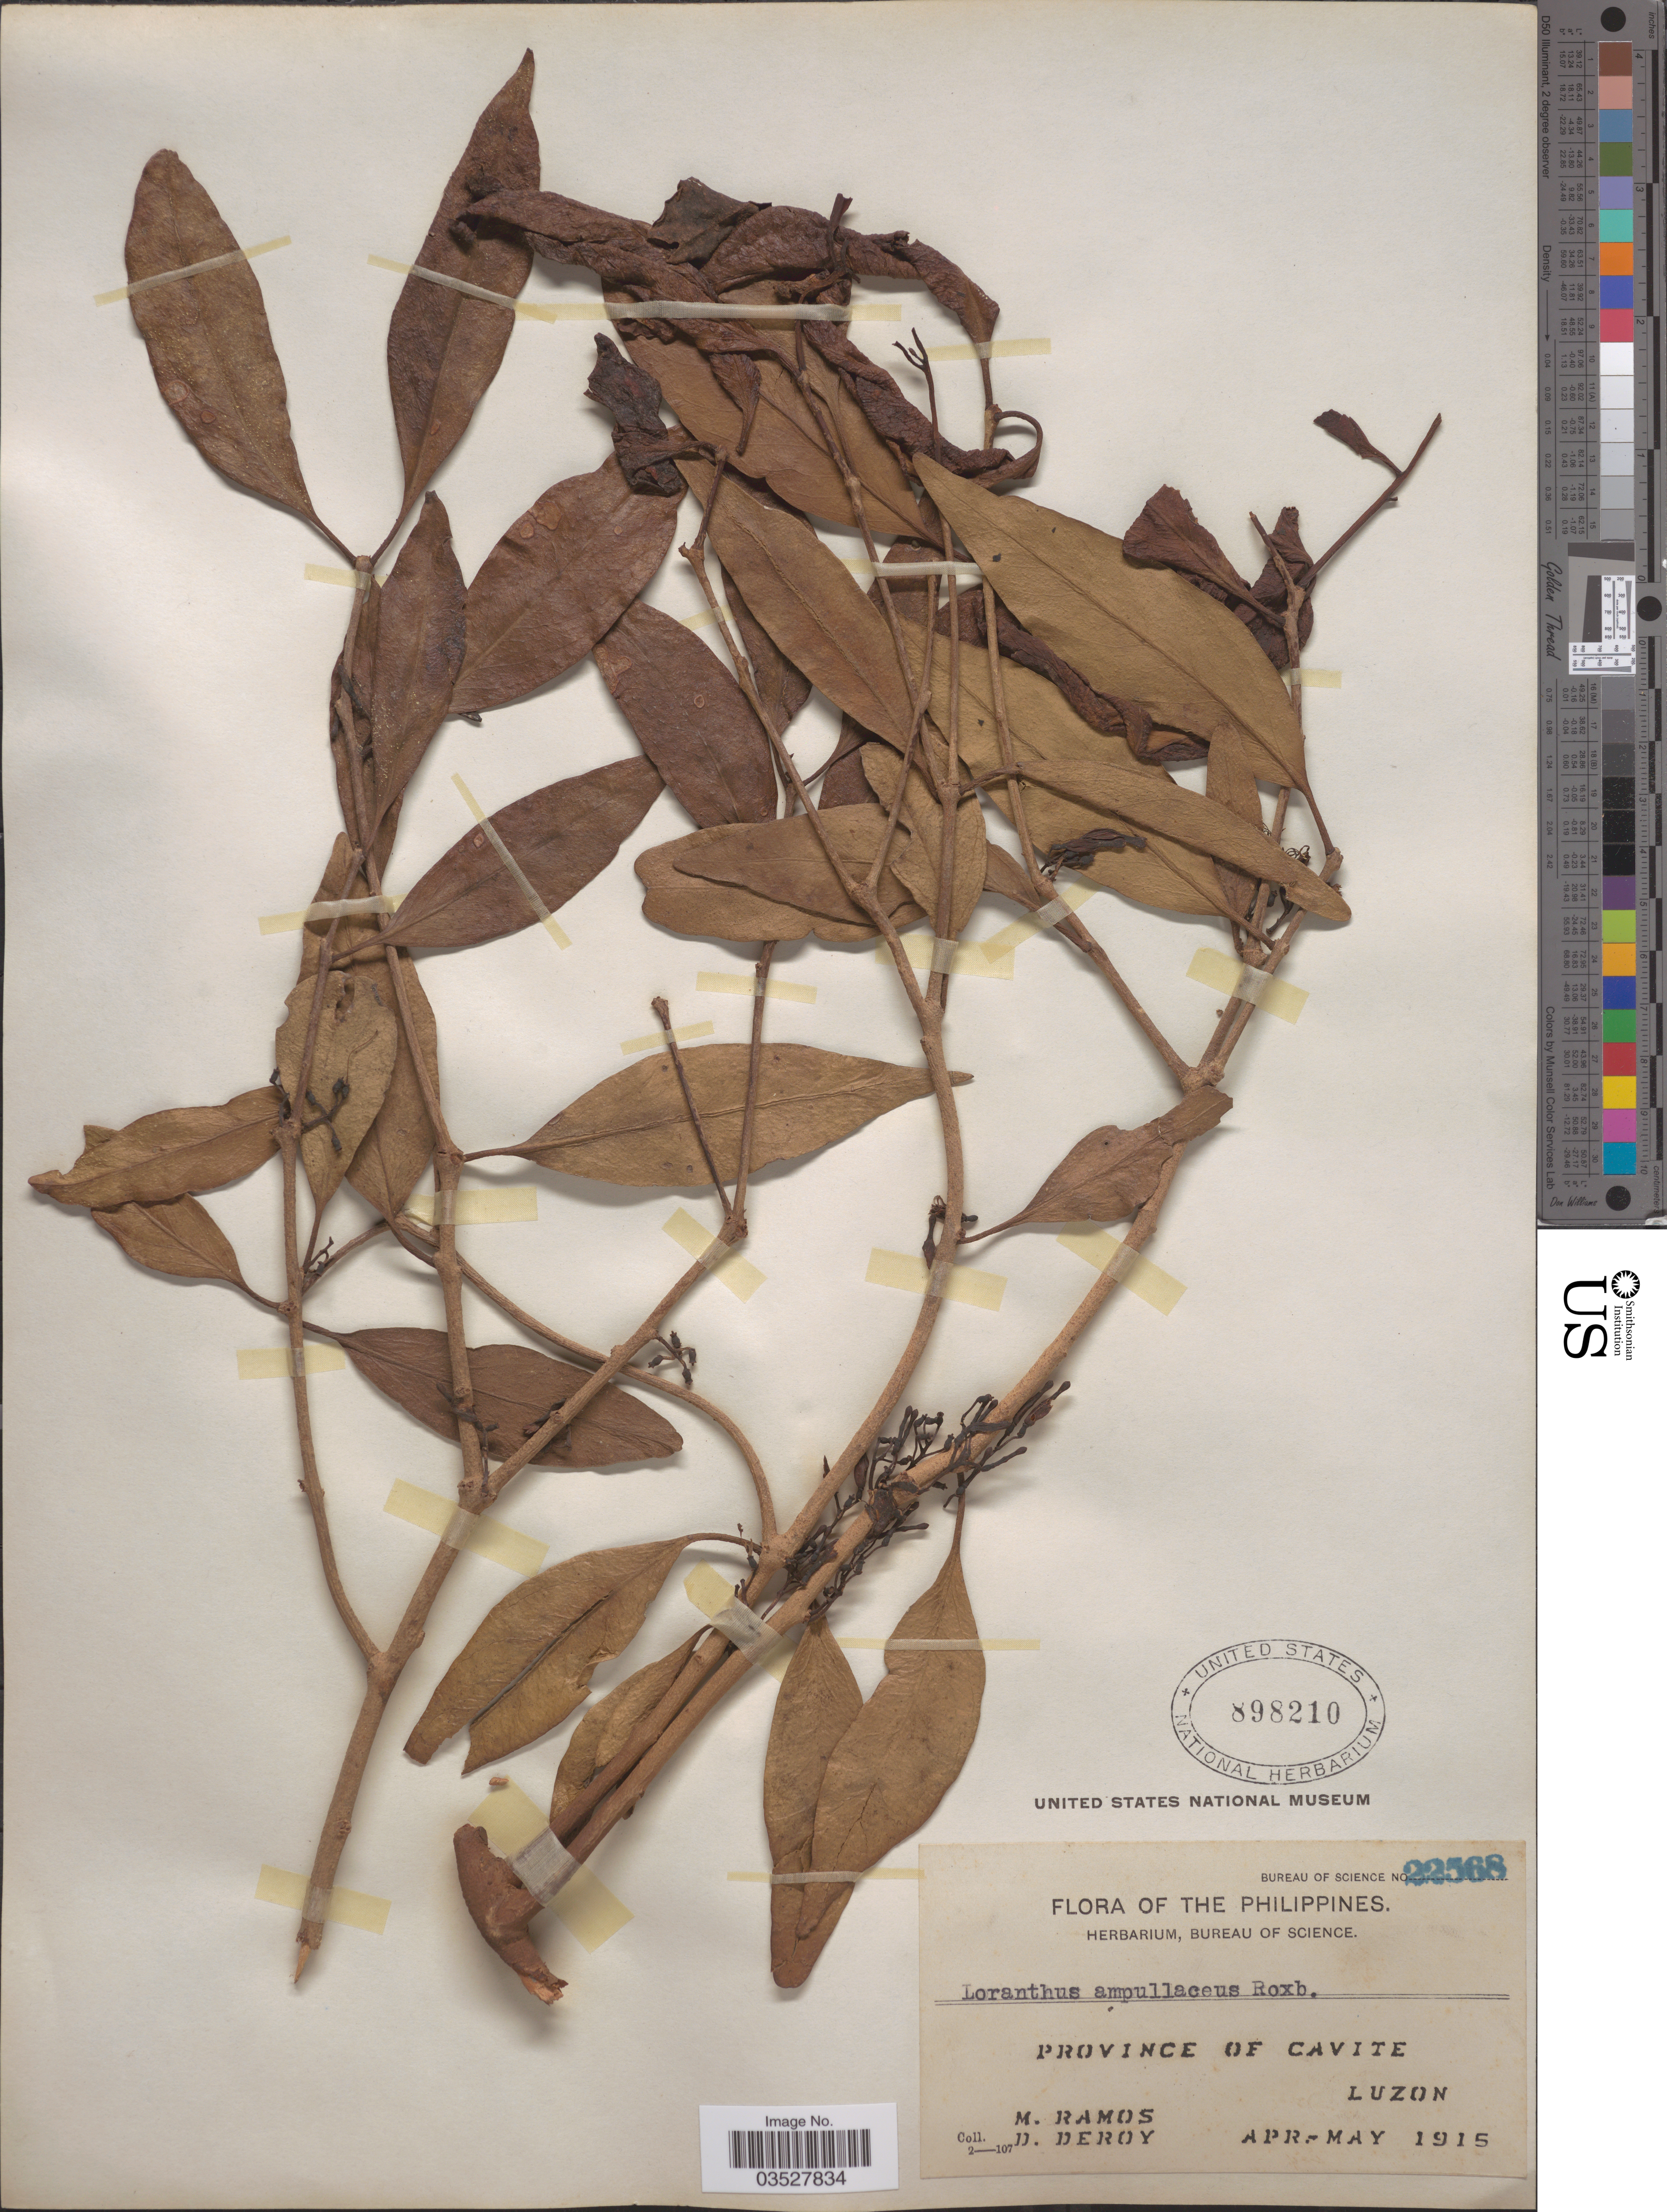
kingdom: Plantae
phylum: Tracheophyta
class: Magnoliopsida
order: Santalales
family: Loranthaceae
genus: Elytranthe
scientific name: Elytranthe cochinchinensis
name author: (Lour.) G. Don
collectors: M. Ramos & D. Deroy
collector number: Bureau of Science 22568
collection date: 1915-04/1915-05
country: Philippines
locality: Province of Cavite. Luzon.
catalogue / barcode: US 898210